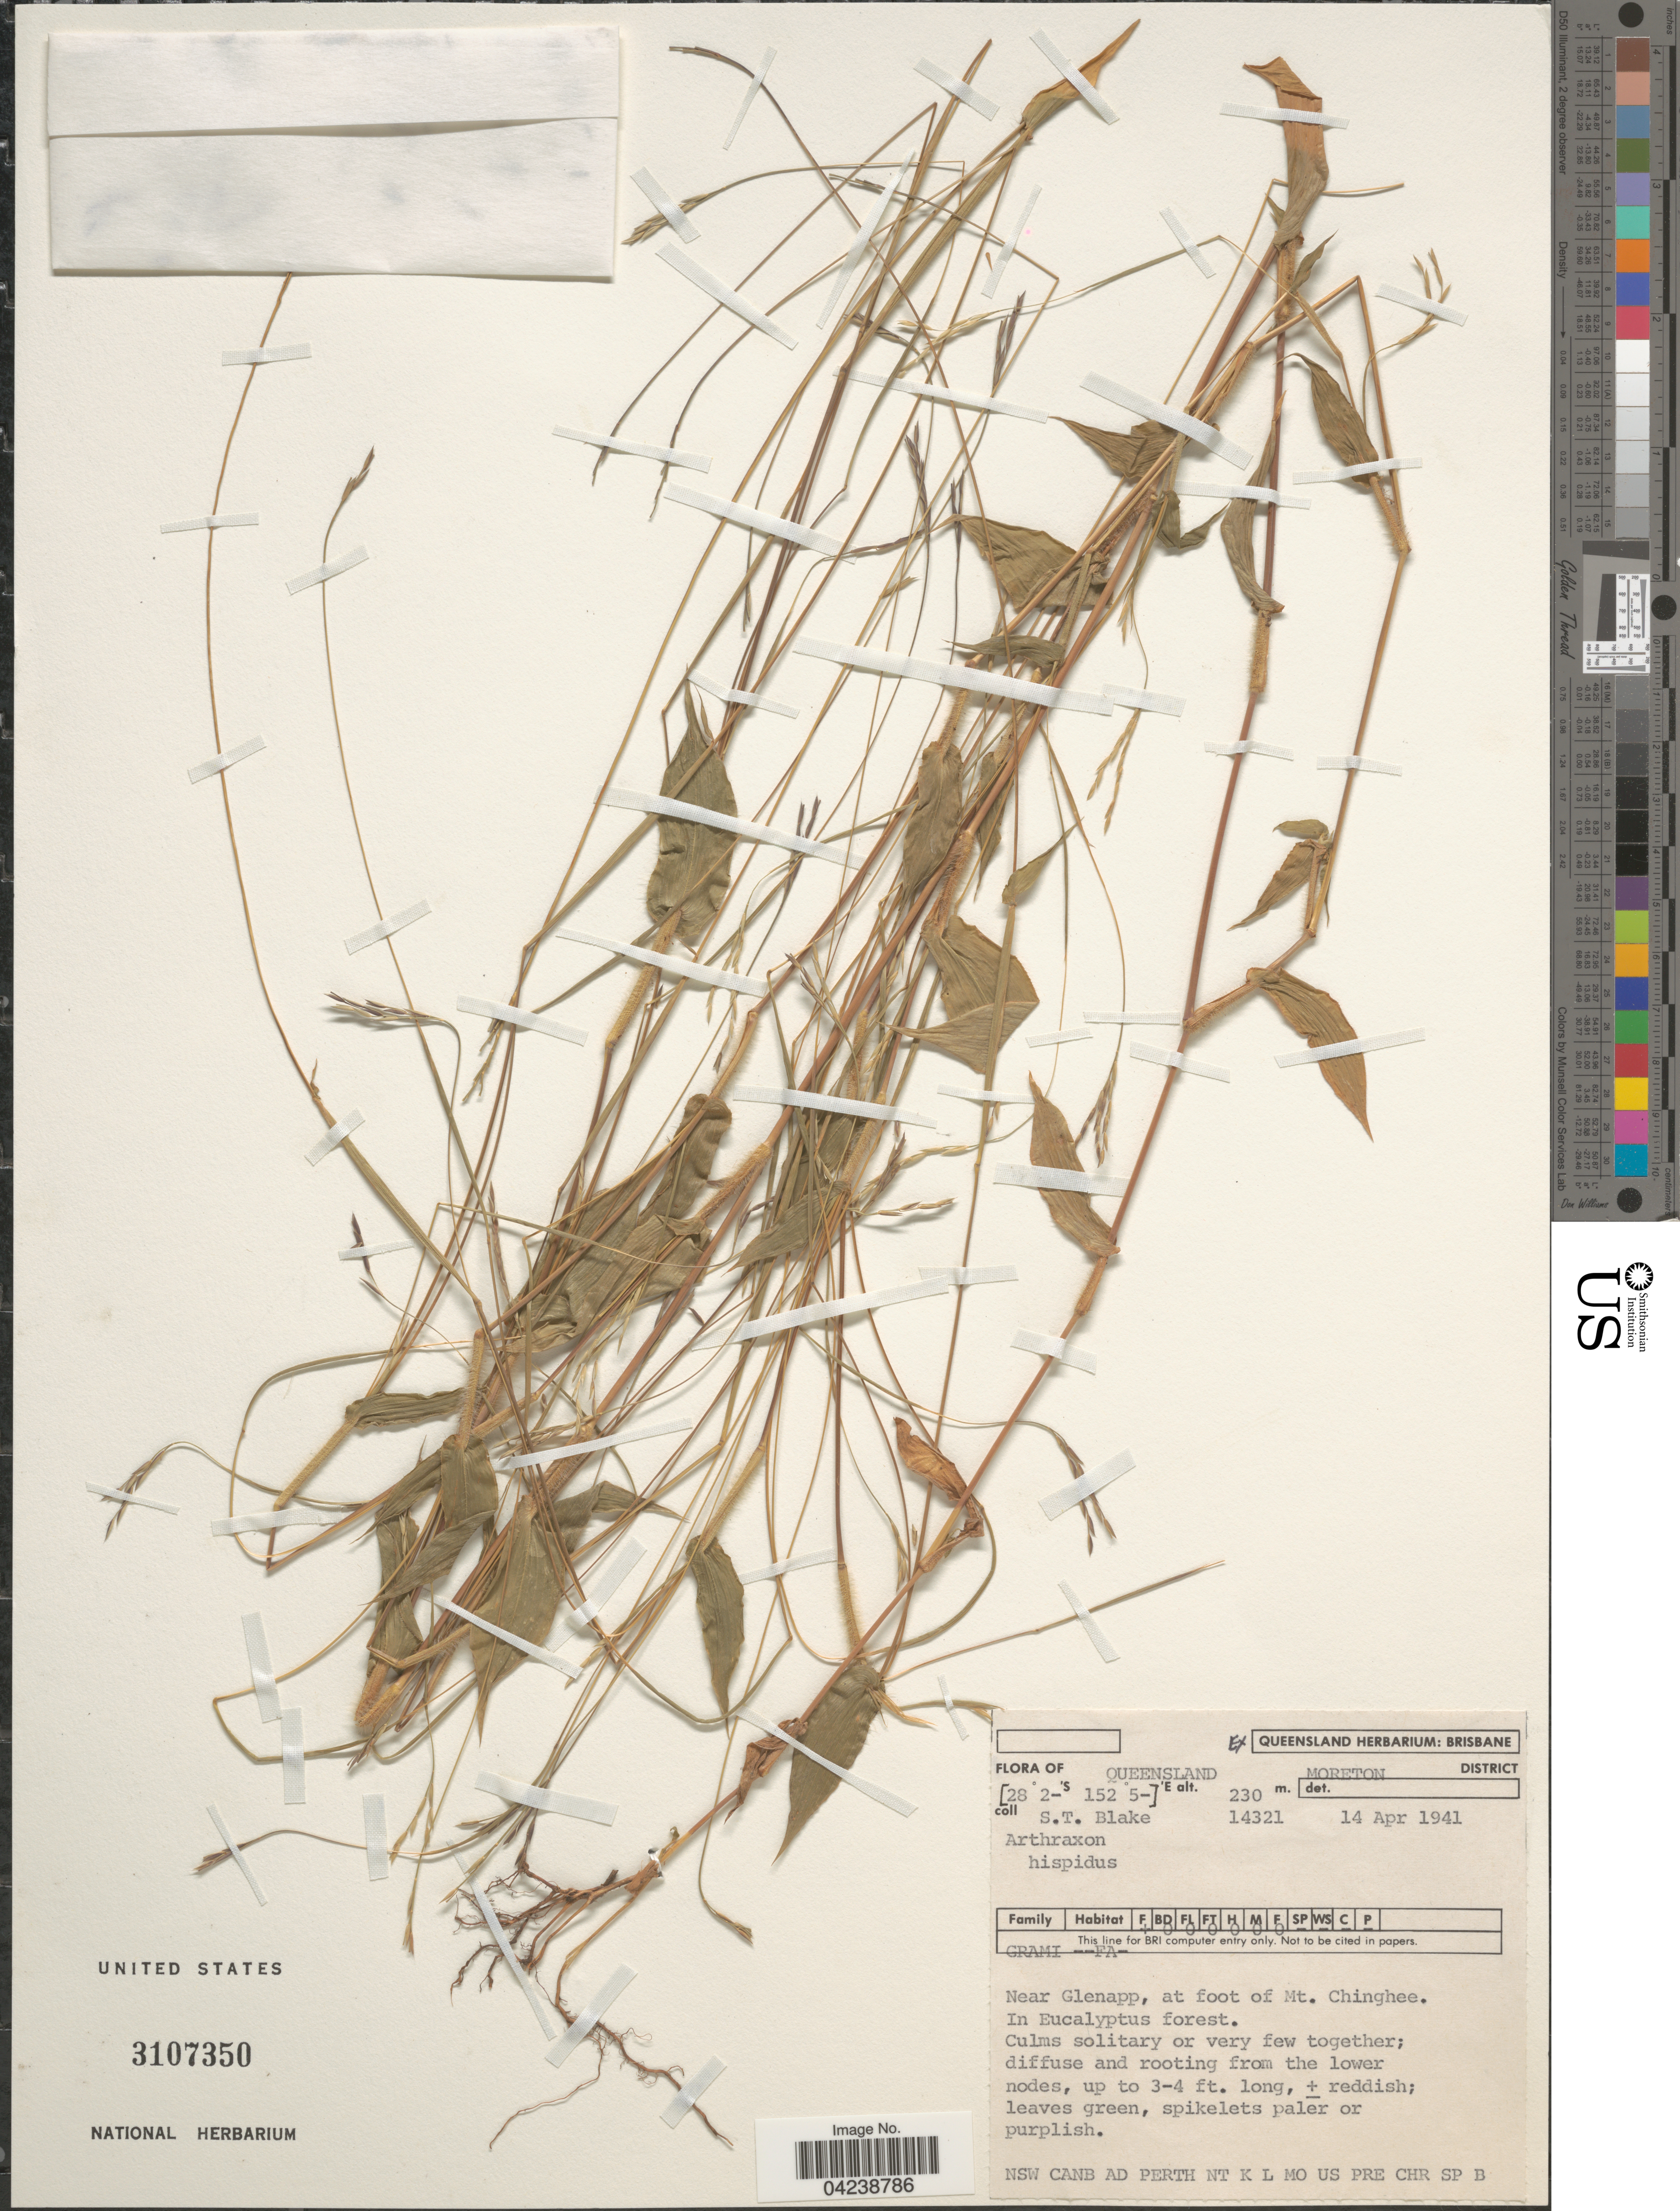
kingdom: Plantae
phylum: Tracheophyta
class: Liliopsida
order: Poales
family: Poaceae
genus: Arthraxon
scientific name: Arthraxon hispidus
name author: (Thunb.) Makino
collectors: S. T. Blake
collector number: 14321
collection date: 1941-04-14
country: Australia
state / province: Queensland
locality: Moreton District. Near Glenapp, at foot of Mt. Chinghee.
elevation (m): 230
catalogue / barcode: US 3107350